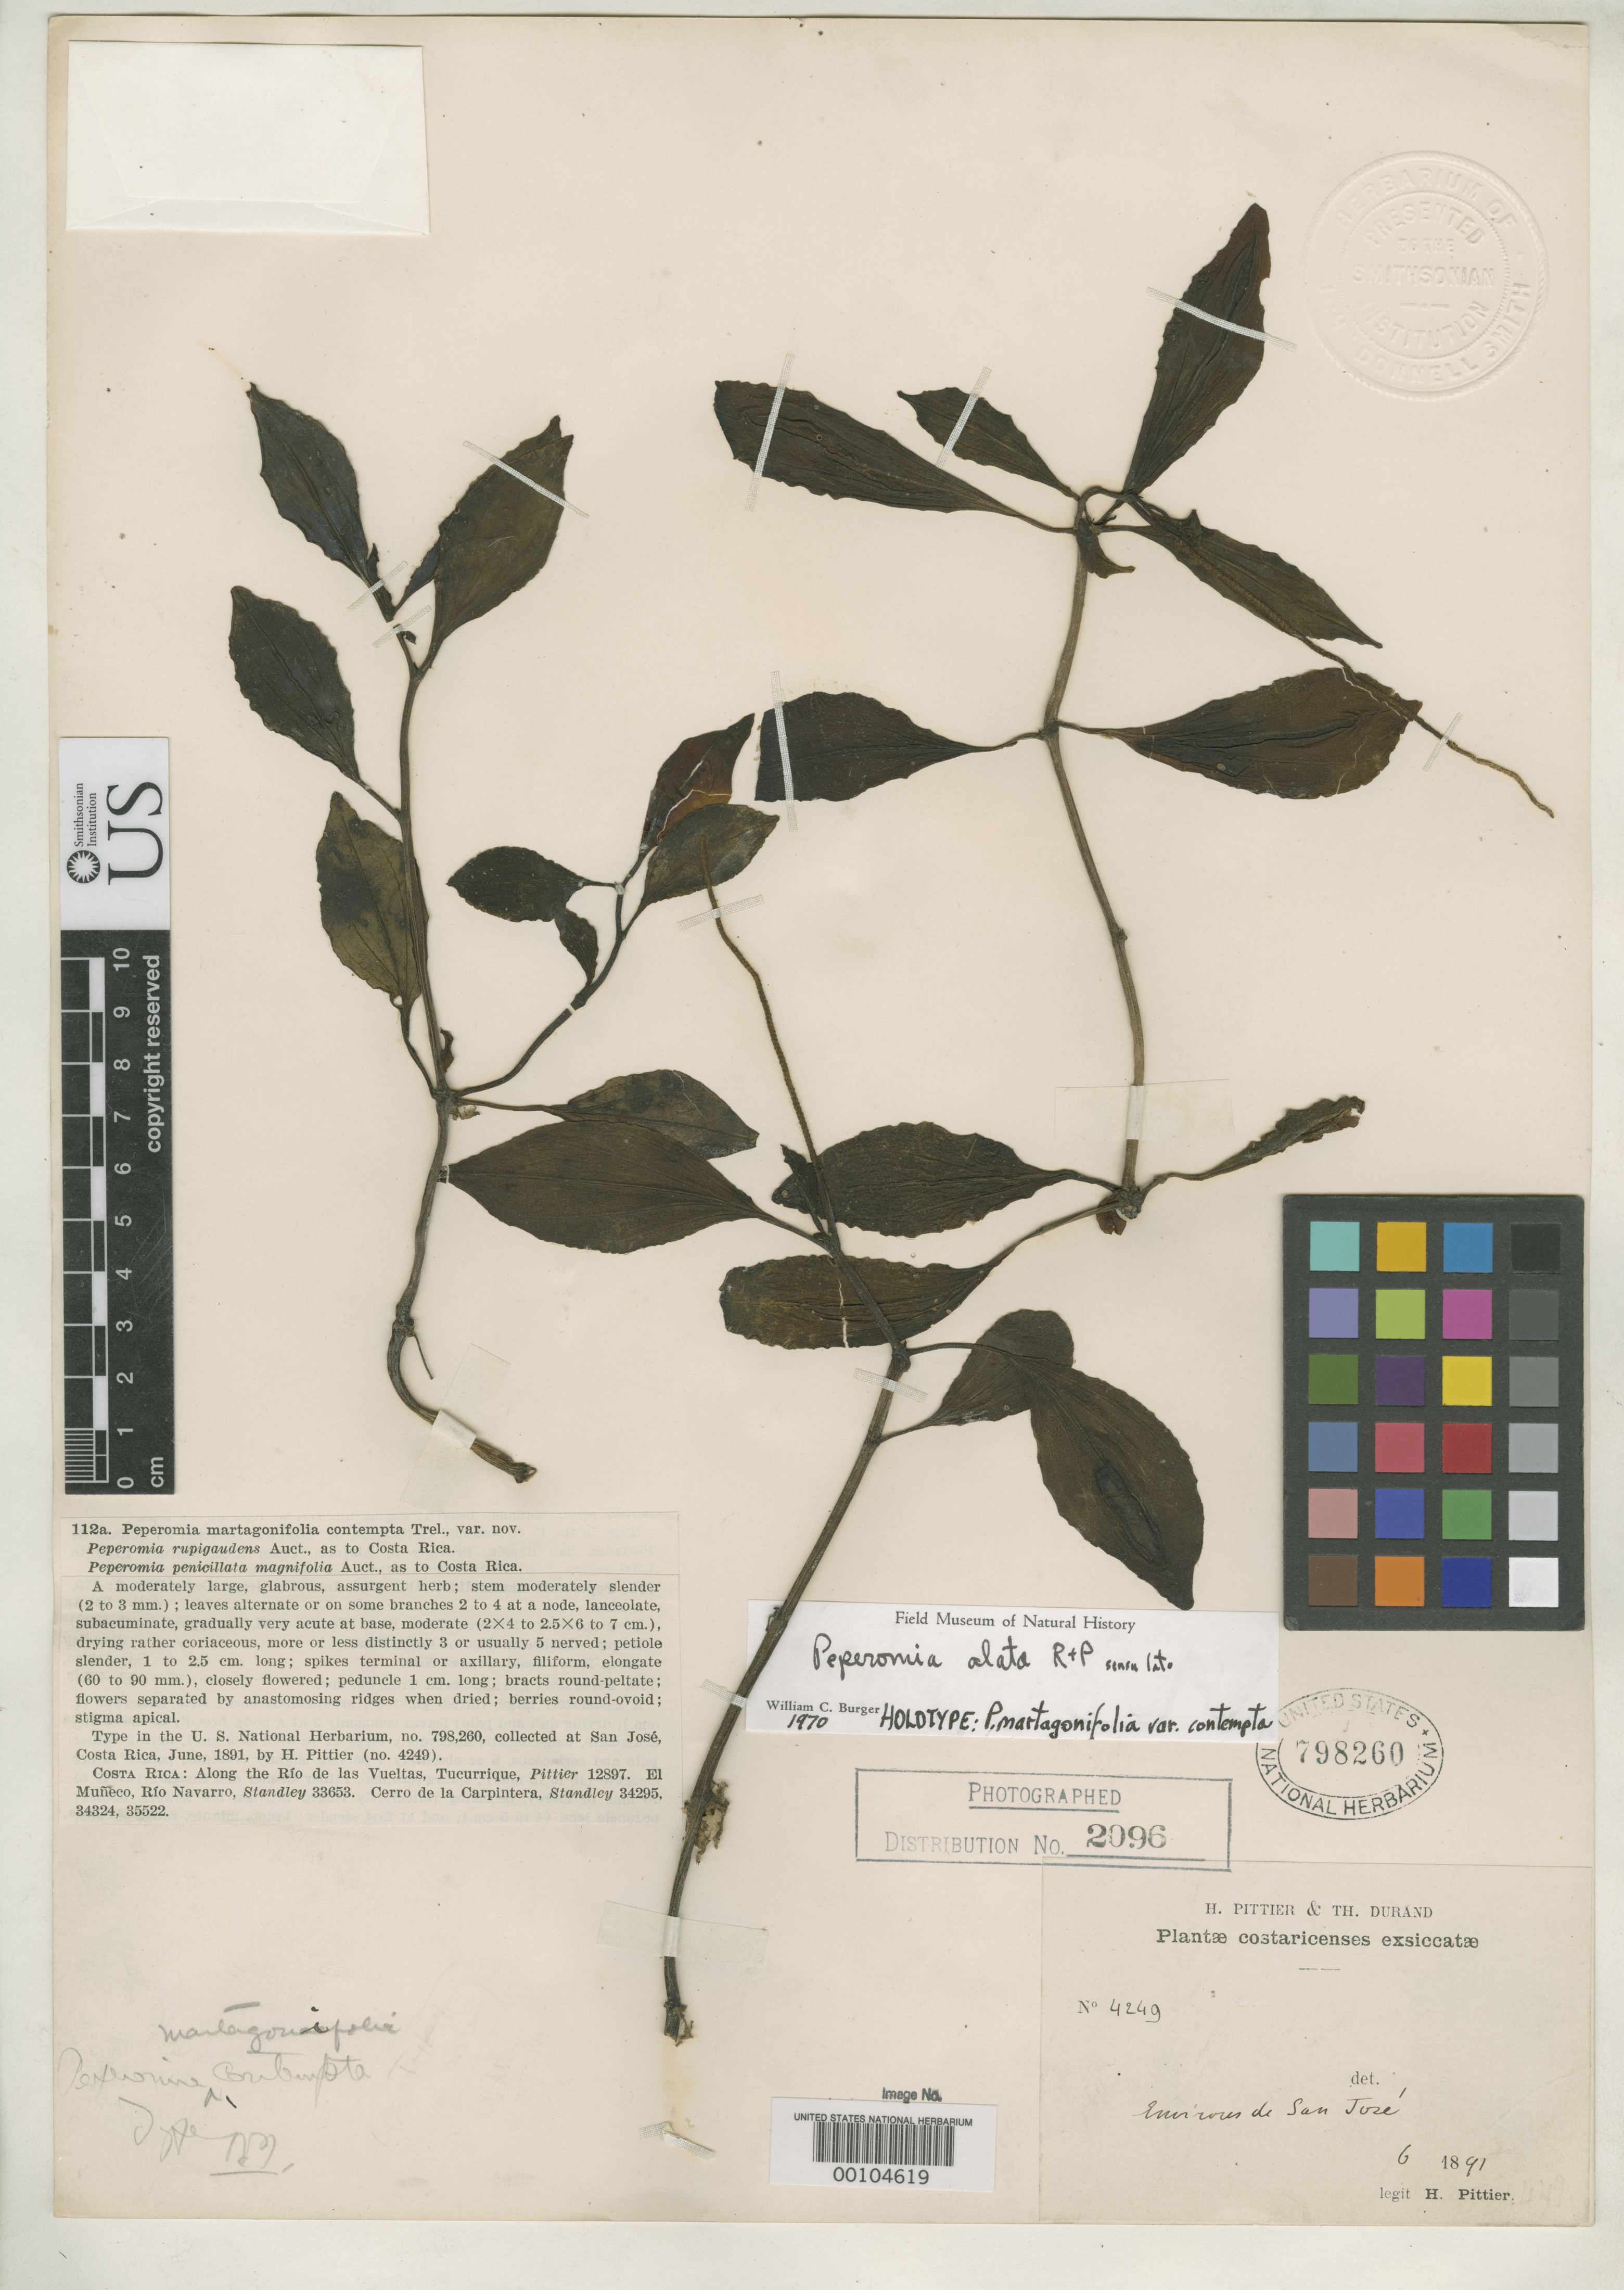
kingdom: Plantae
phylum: Tracheophyta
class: Magnoliopsida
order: Piperales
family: Piperaceae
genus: Peperomia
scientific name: Peperomia martagonifolia var. contempta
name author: Trel.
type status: Holotype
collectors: H. F. Pittier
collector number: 4249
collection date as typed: Jun 1891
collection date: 1891-06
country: Costa Rica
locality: San Jose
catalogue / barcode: US 798260